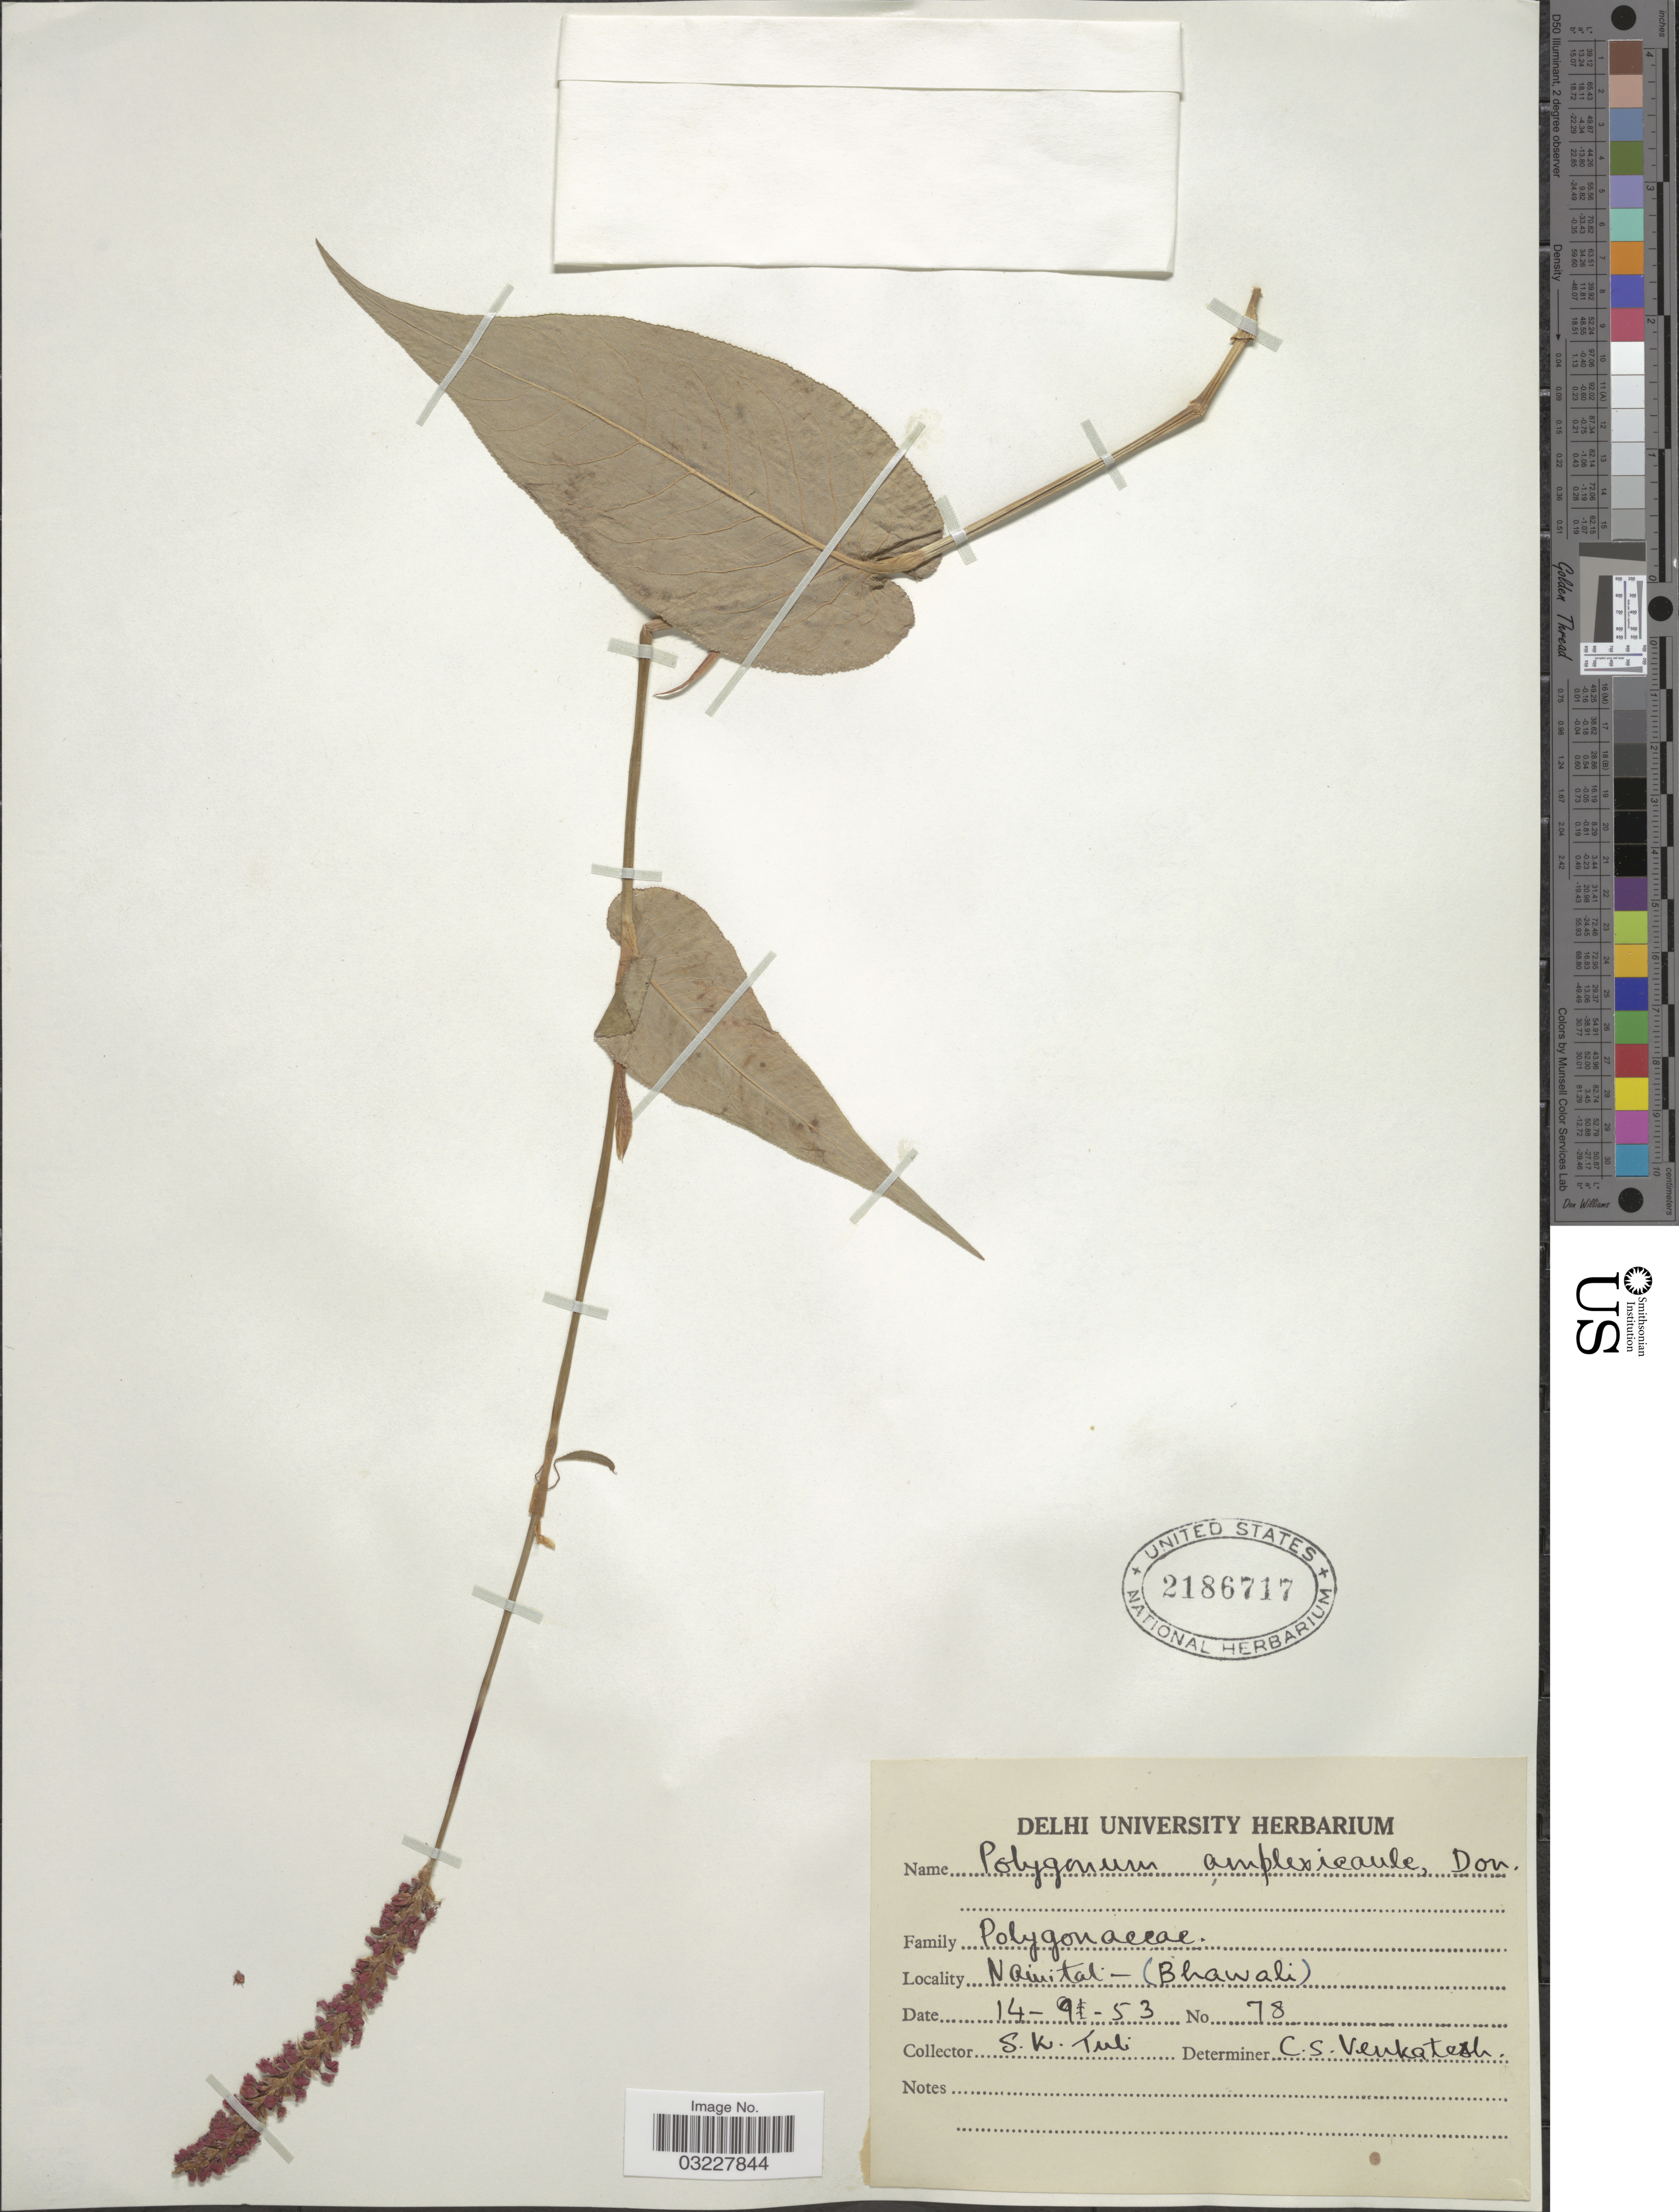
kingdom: Plantae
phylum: Tracheophyta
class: Magnoliopsida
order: Caryophyllales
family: Polygonaceae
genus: Bistorta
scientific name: Bistorta amplexicaulis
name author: (D. Don) Greene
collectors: S. Tuli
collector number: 78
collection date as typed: Transcribed d/m/y: 14/9/53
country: India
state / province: Delhi, Capital Territory of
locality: Nainital-(Bhawali).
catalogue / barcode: US 2186717